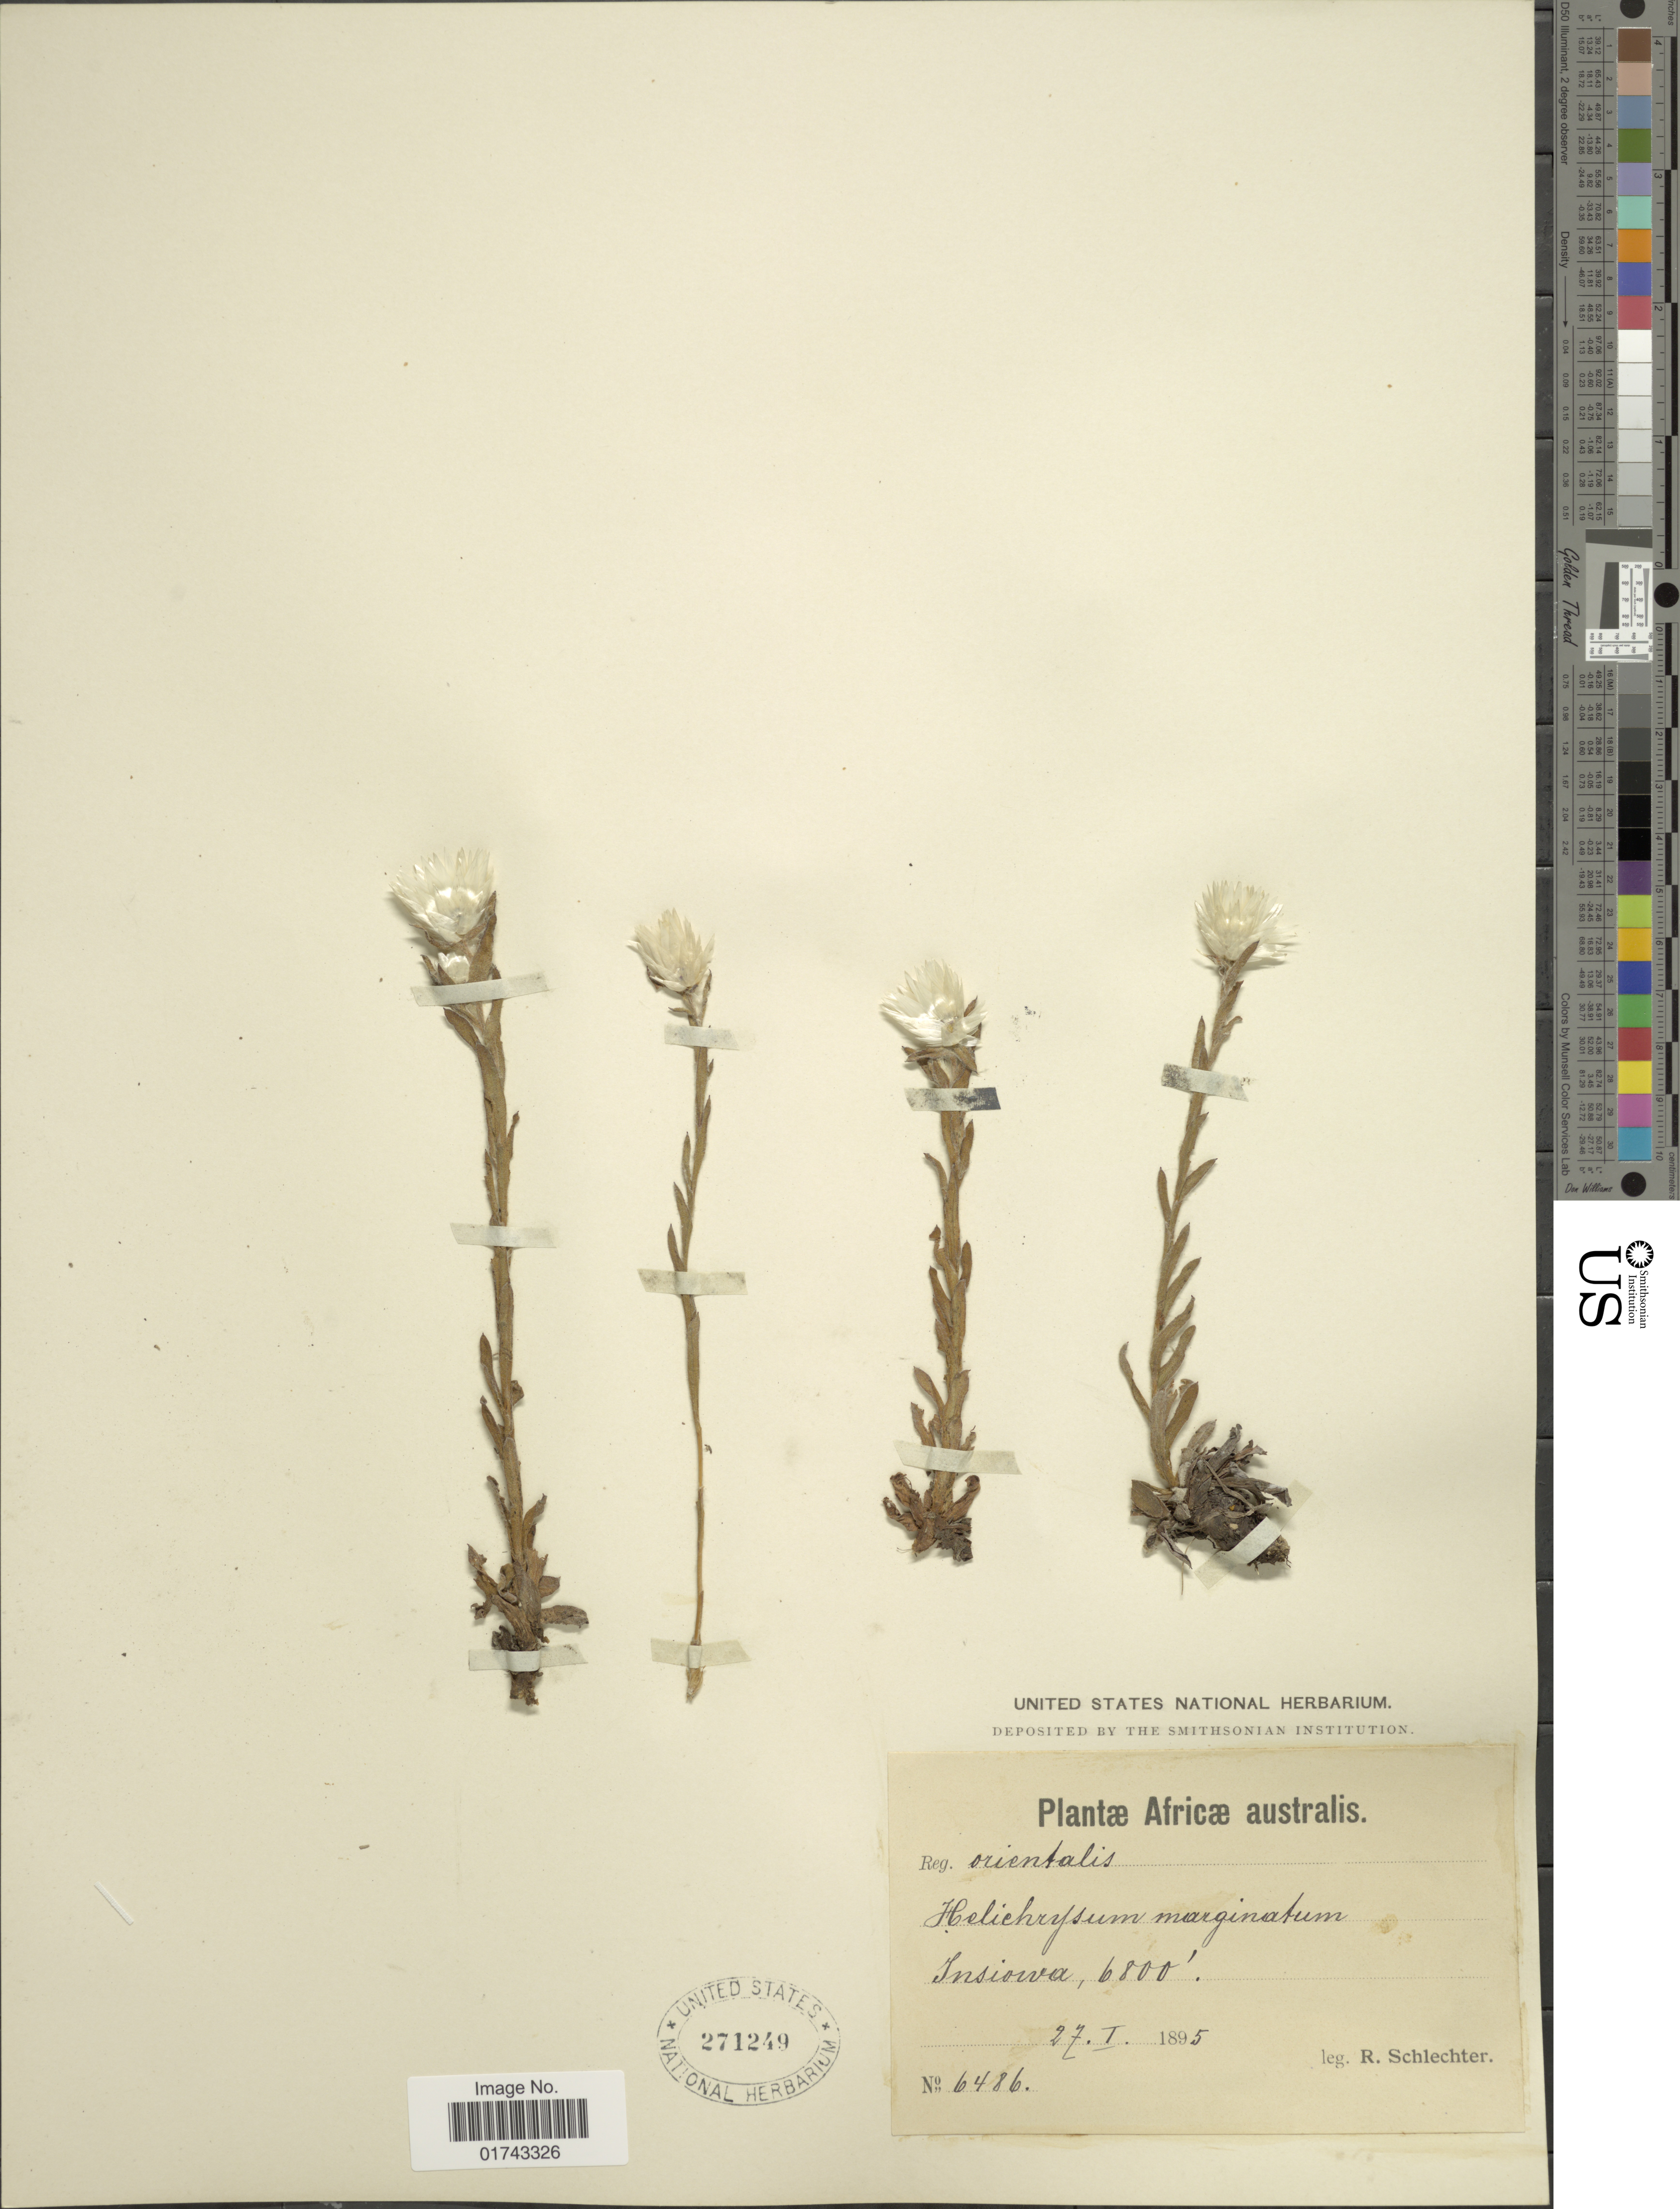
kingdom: Plantae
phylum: Tracheophyta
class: Magnoliopsida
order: Asterales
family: Asteraceae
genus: Helichrysum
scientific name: Helichrysum marginatum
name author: DC.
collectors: F. R. R. Schlechter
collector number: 6486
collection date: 1895-01-27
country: South Africa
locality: Africae australis, Insiowa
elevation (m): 2073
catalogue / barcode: US 271249